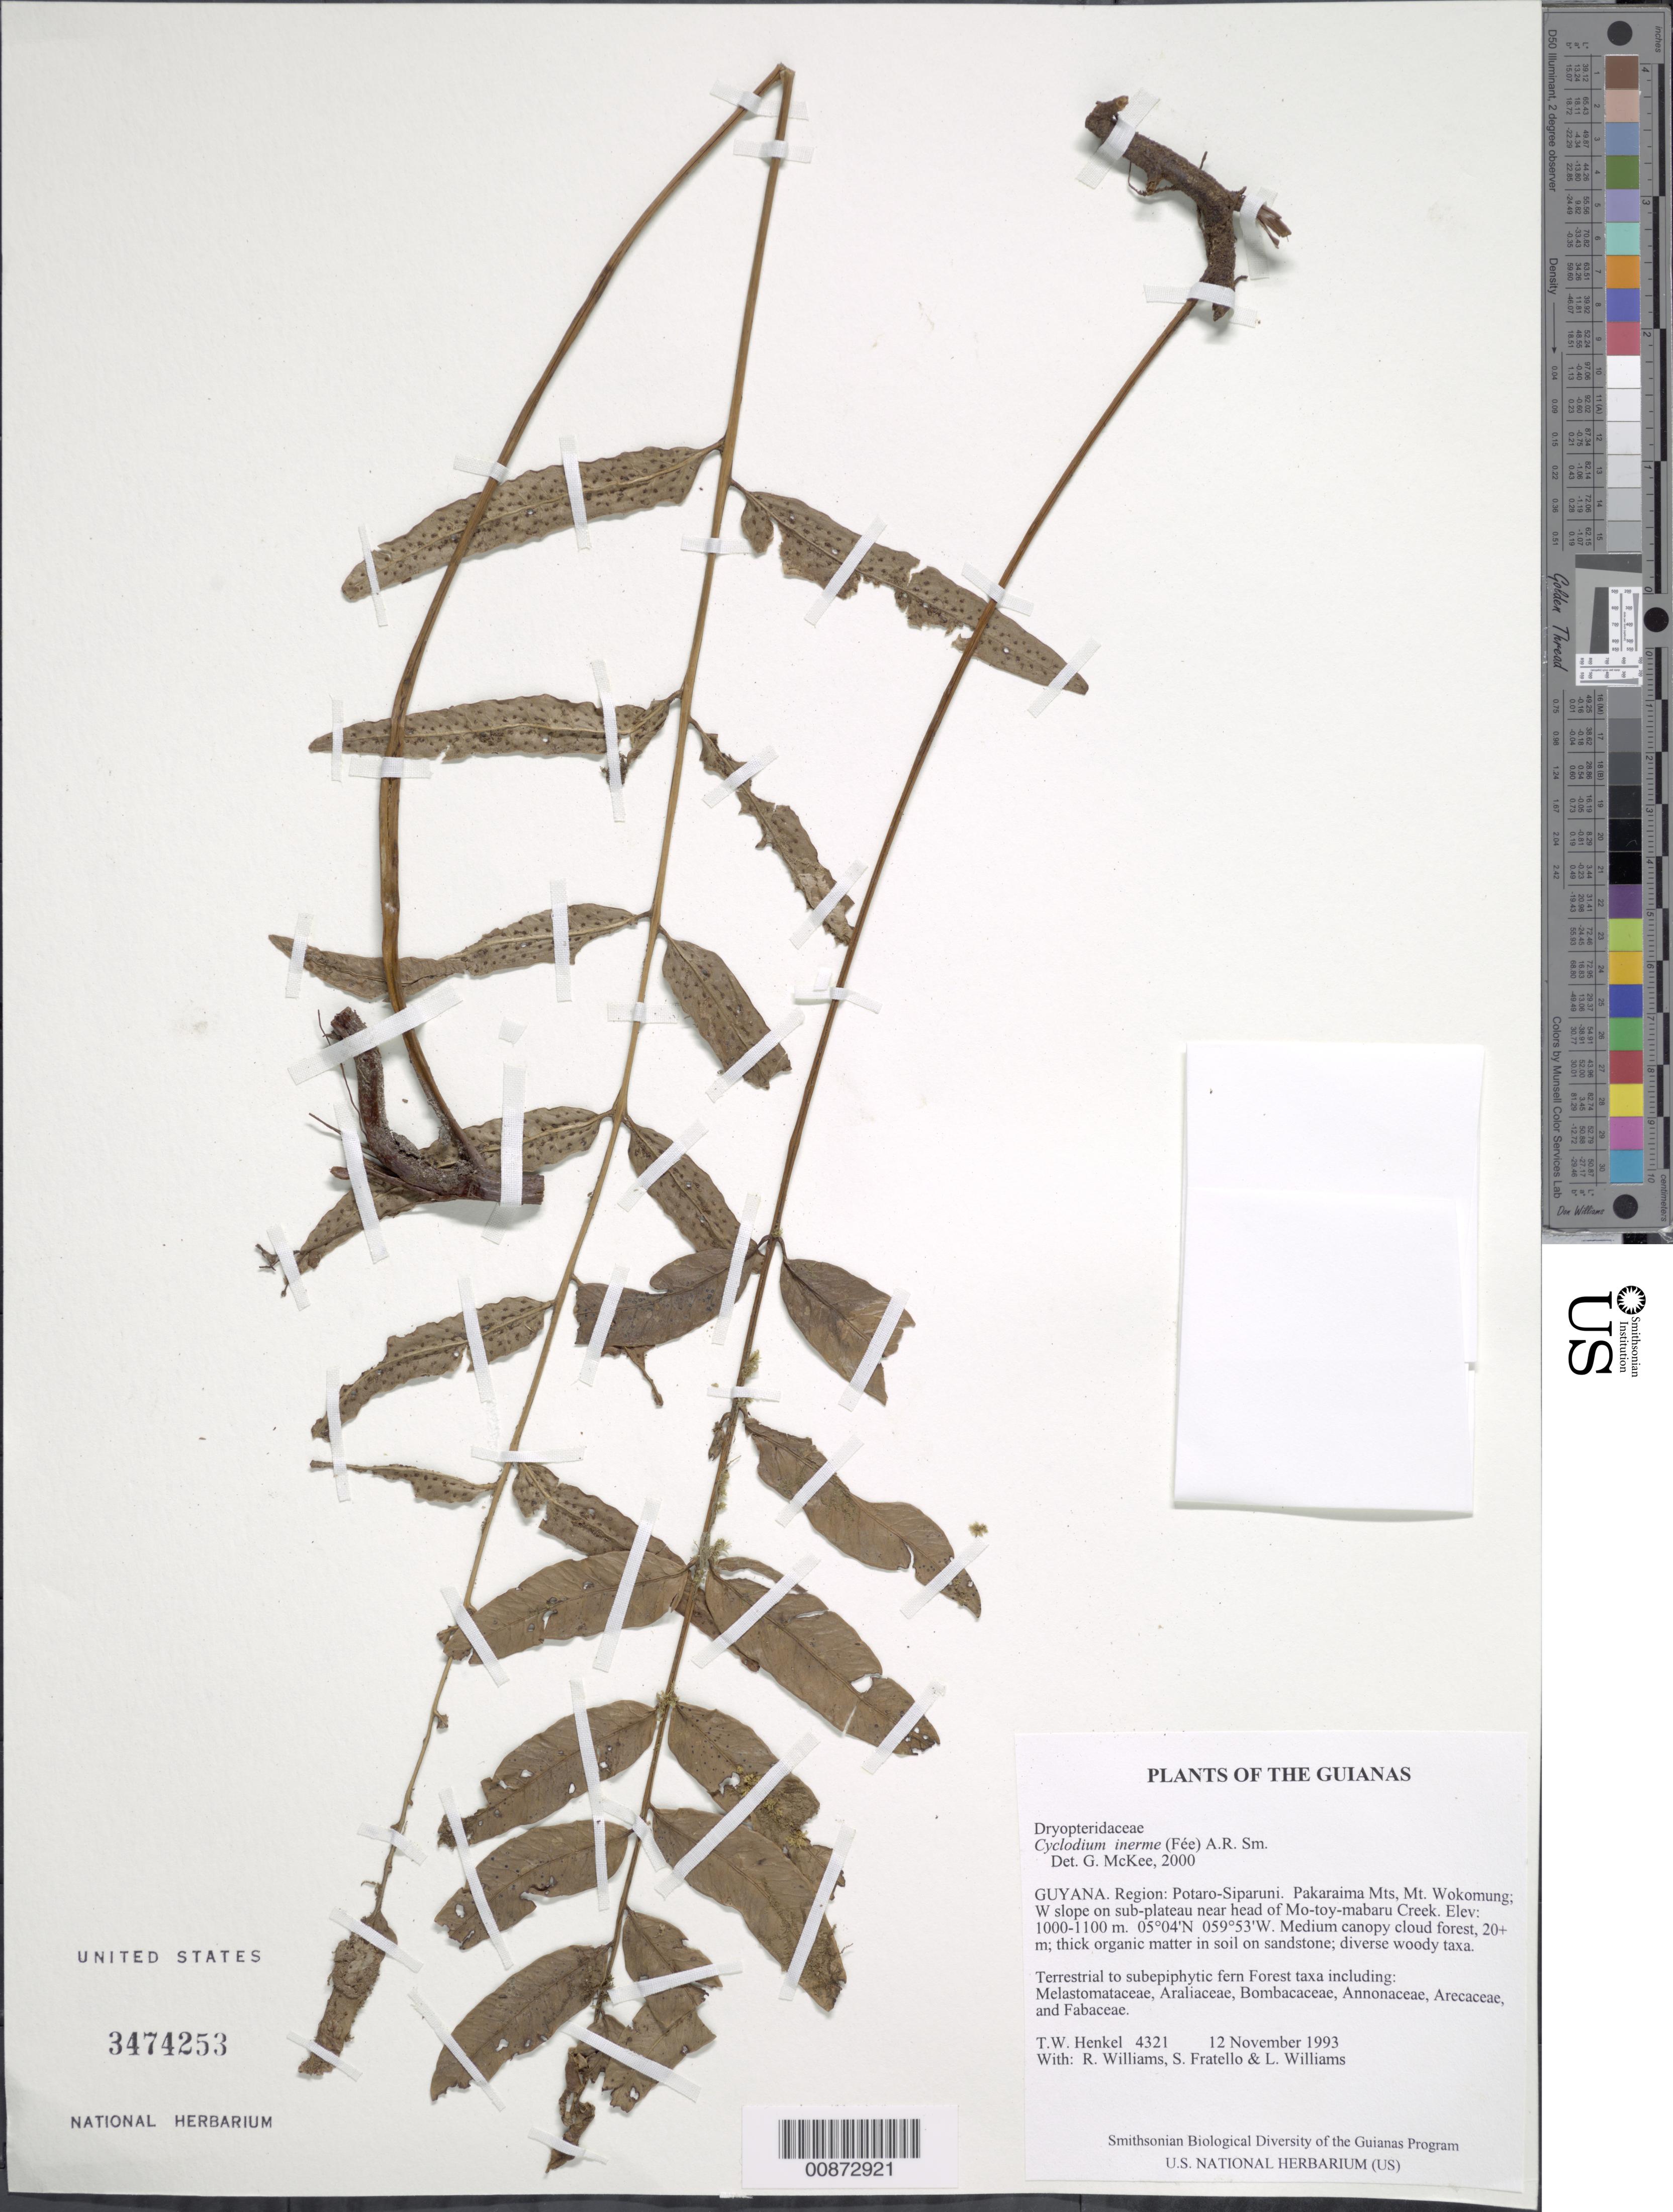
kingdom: Plantae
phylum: Tracheophyta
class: Polypodiopsida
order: Polypodiales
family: Dryopteridaceae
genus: Cyclodium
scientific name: Cyclodium inerme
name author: (Fée) A.R. Sm.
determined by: McKee, G. S., (US), NMNH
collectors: T. Henkel, R. Williams, S. Fratello & L. Williams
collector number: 4321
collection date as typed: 12 November 1993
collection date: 1993-11-12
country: Guyana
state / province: Potaro-Siparuni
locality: Pakaraima Mts, Mt. Wokomung; W slope on sub-plateau near head of Mo-toy-mabaru Creek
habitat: Medium canopy cloud forest, 20+ m; thick organic matter in soil on sandstone; diverse woody taxa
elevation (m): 1000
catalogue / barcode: US 3474253